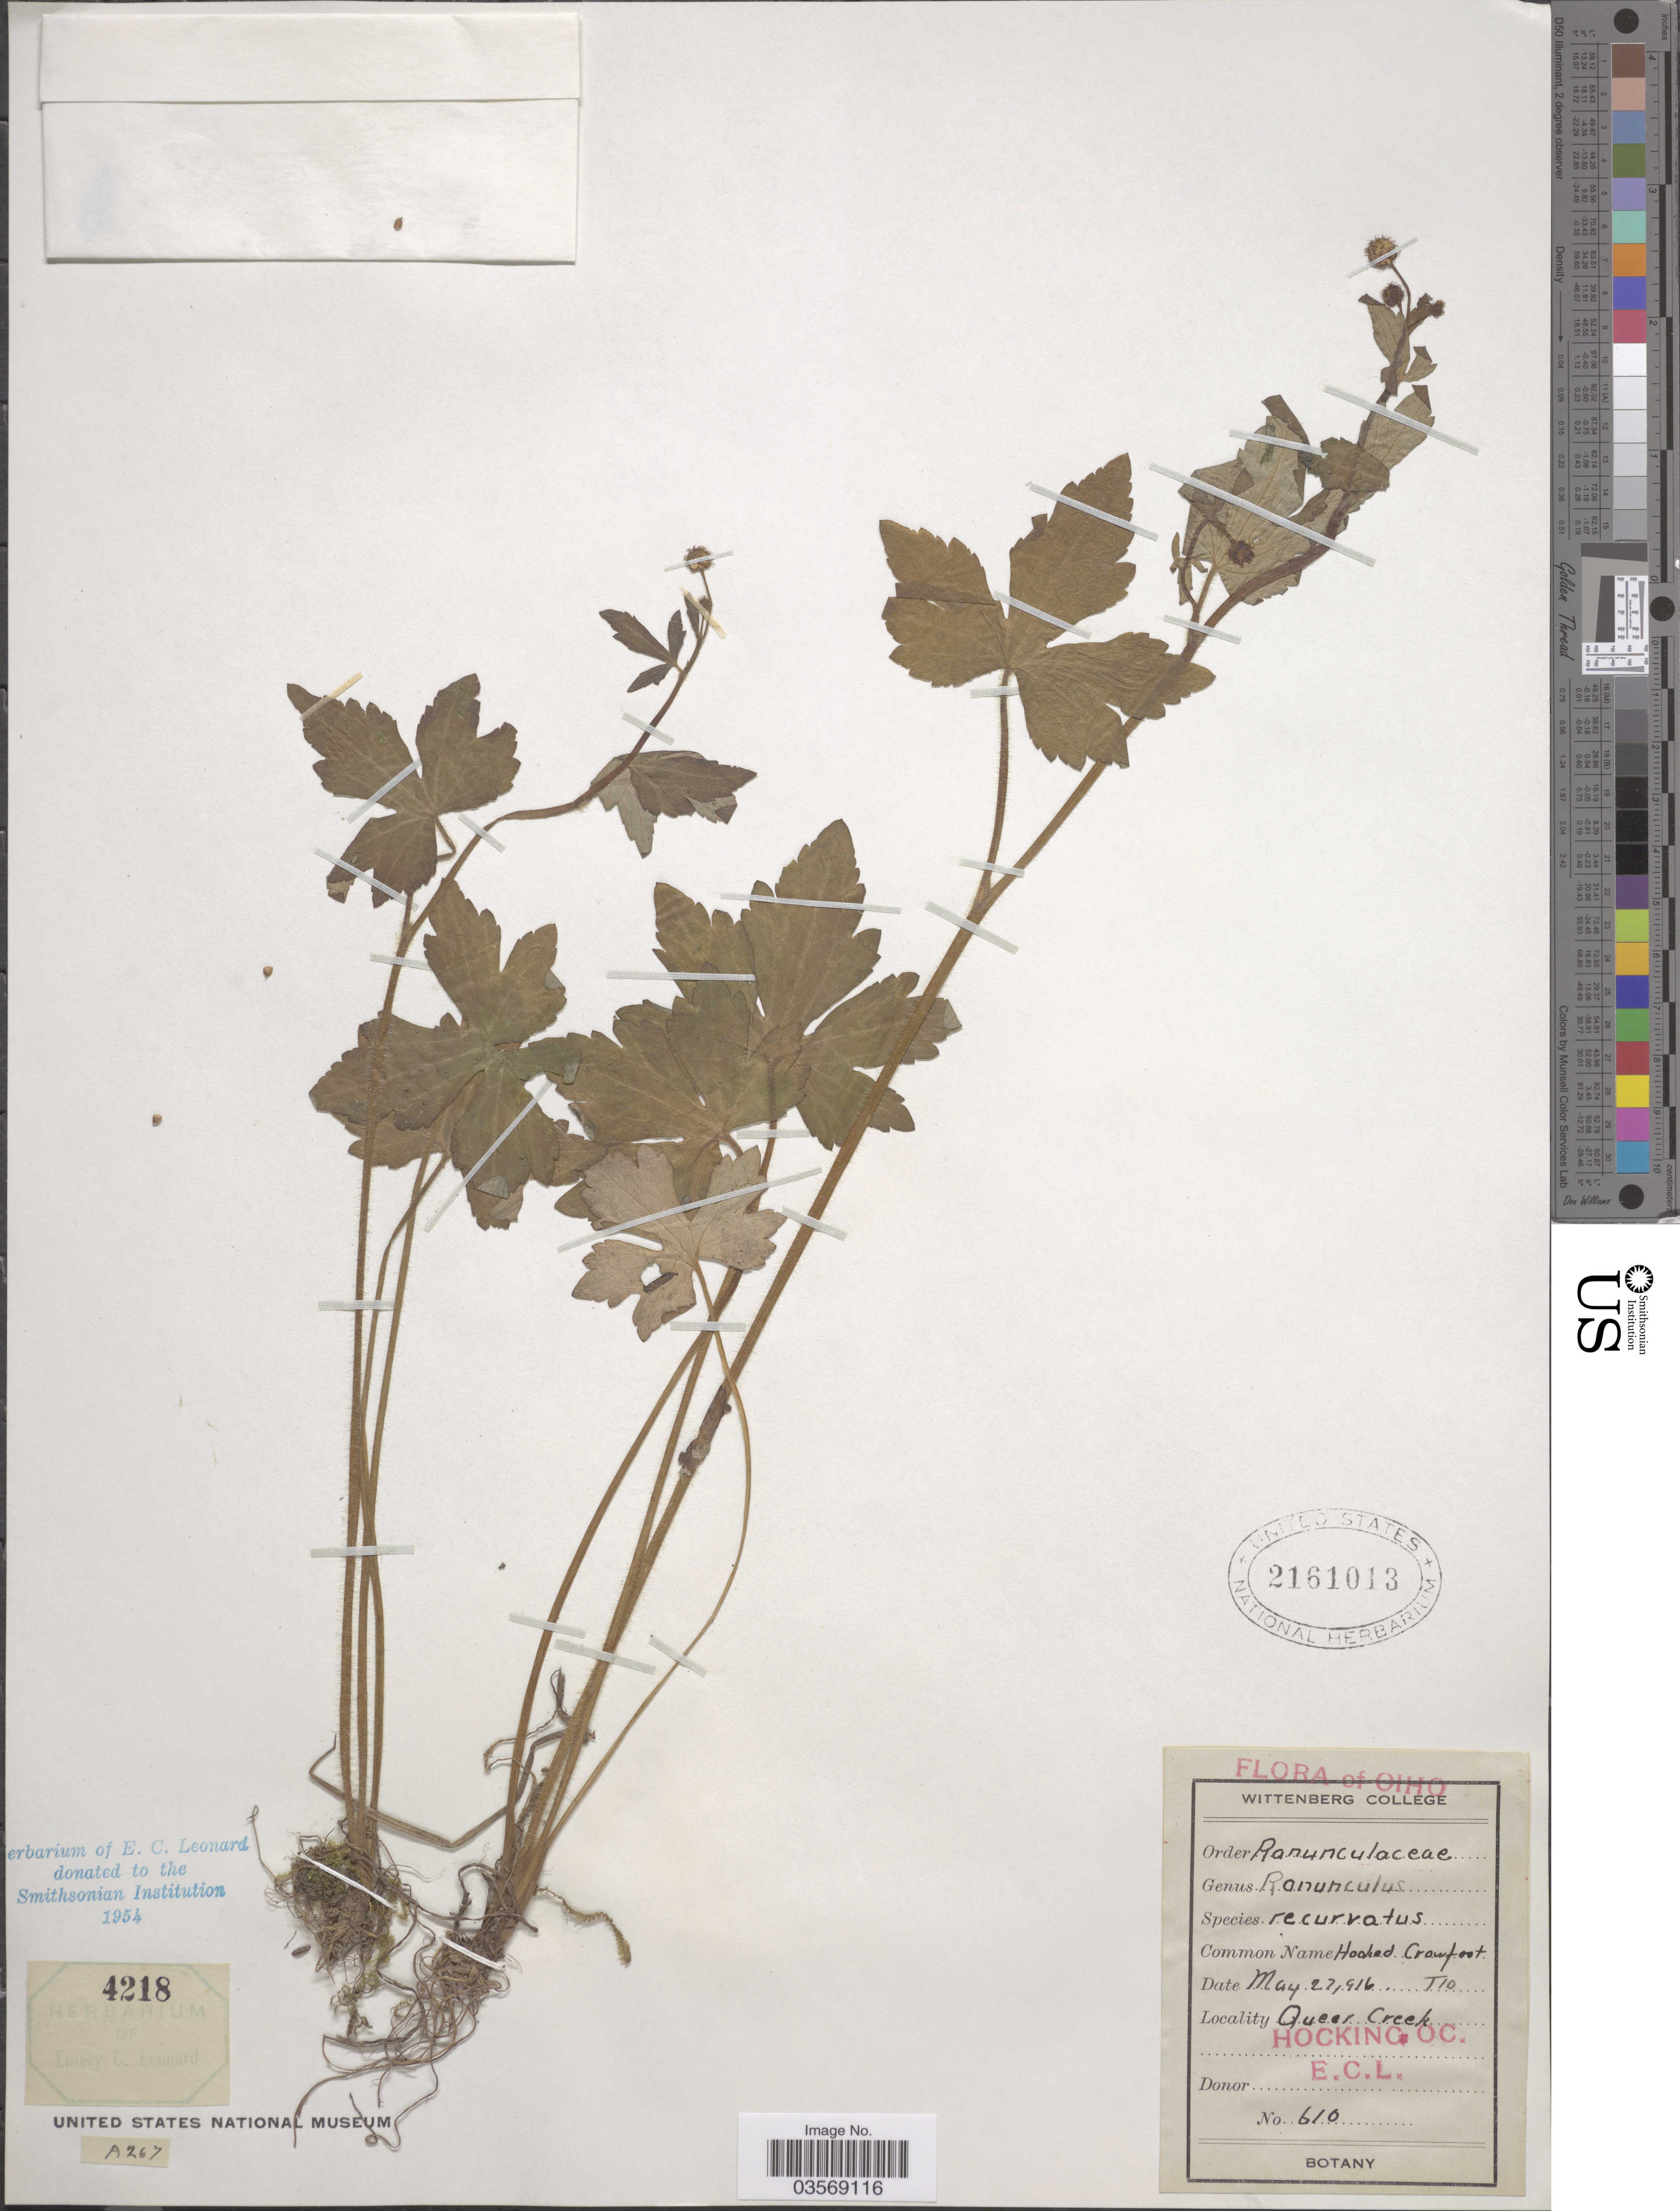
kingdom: Plantae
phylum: Tracheophyta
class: Magnoliopsida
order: Ranunculales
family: Ranunculaceae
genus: Ranunculus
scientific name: Ranunculus recurvatus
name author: Poir.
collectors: E. C. Leonard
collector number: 610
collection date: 1916-05-27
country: United States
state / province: Ohio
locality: Queer Creek. Hocking Co. T10.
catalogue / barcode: US 2161013